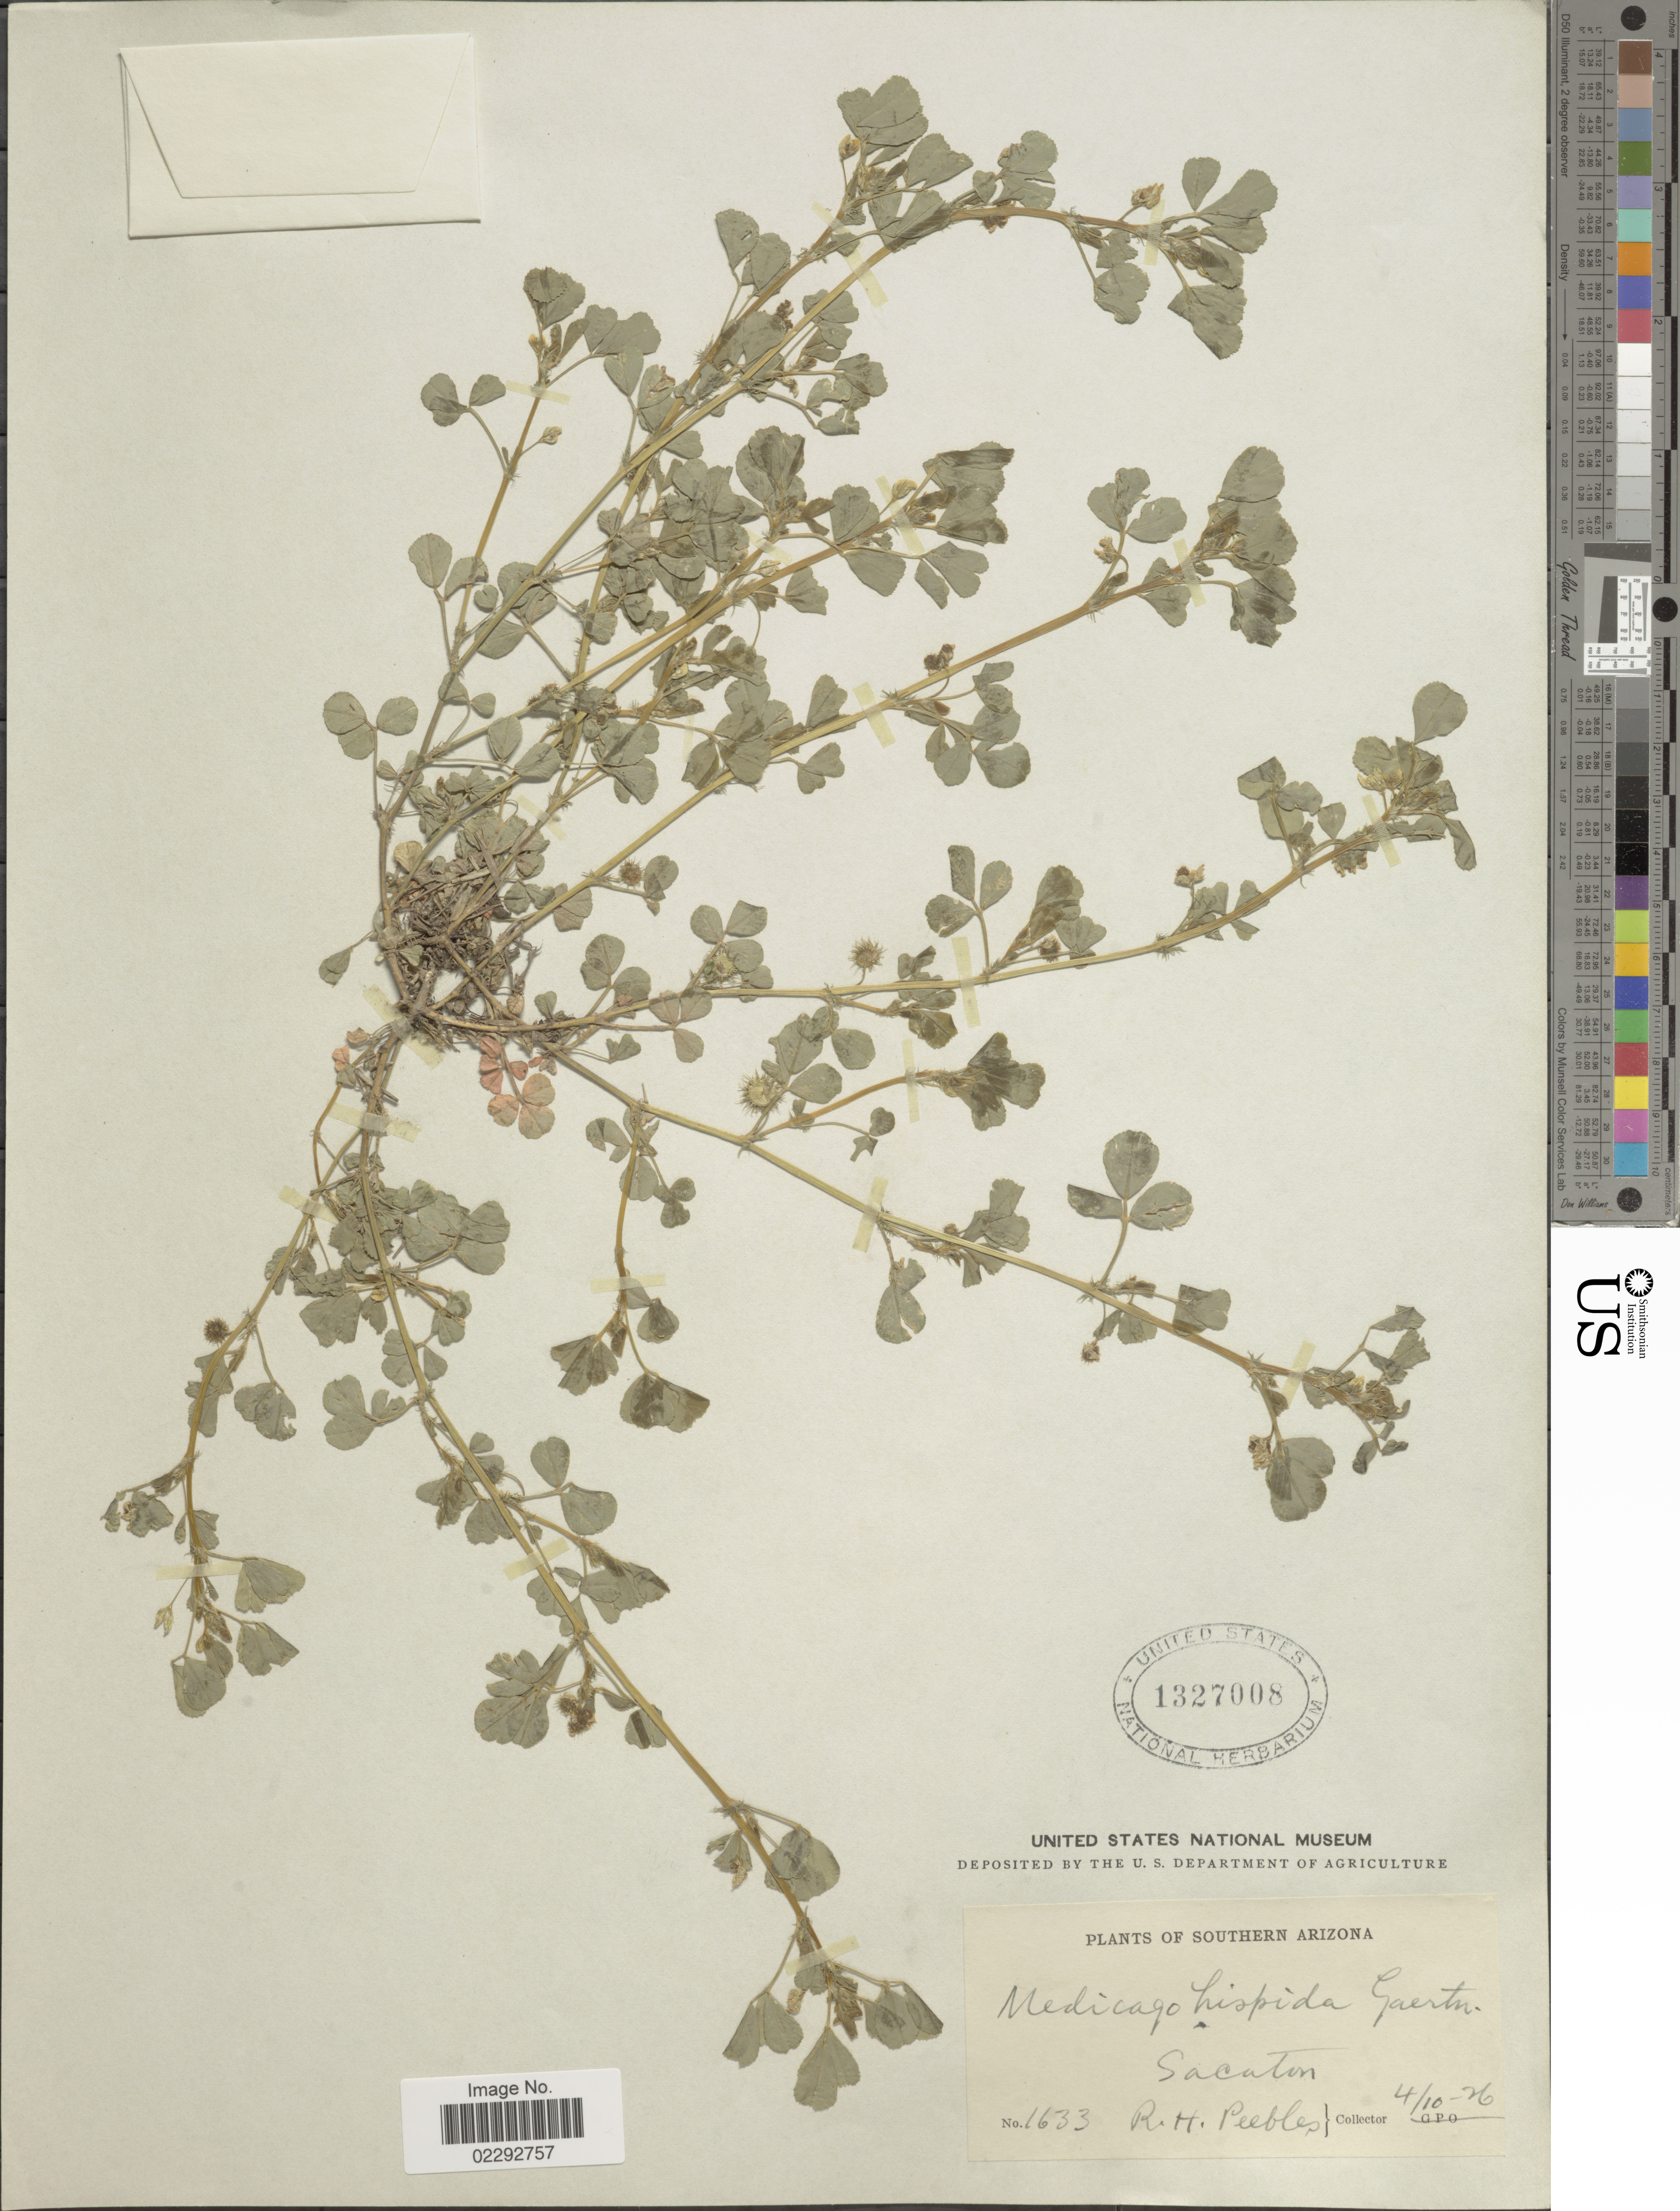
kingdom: Plantae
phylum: Tracheophyta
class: Magnoliopsida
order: Fabales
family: Fabaceae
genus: Medicago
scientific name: Medicago hispida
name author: Gaertn.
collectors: R. H. Peebles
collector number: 1633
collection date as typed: Transcribed d/m/y: 10/4/26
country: United States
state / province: Arizona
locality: Southern Arizona. Sacaton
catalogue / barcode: US 1327008